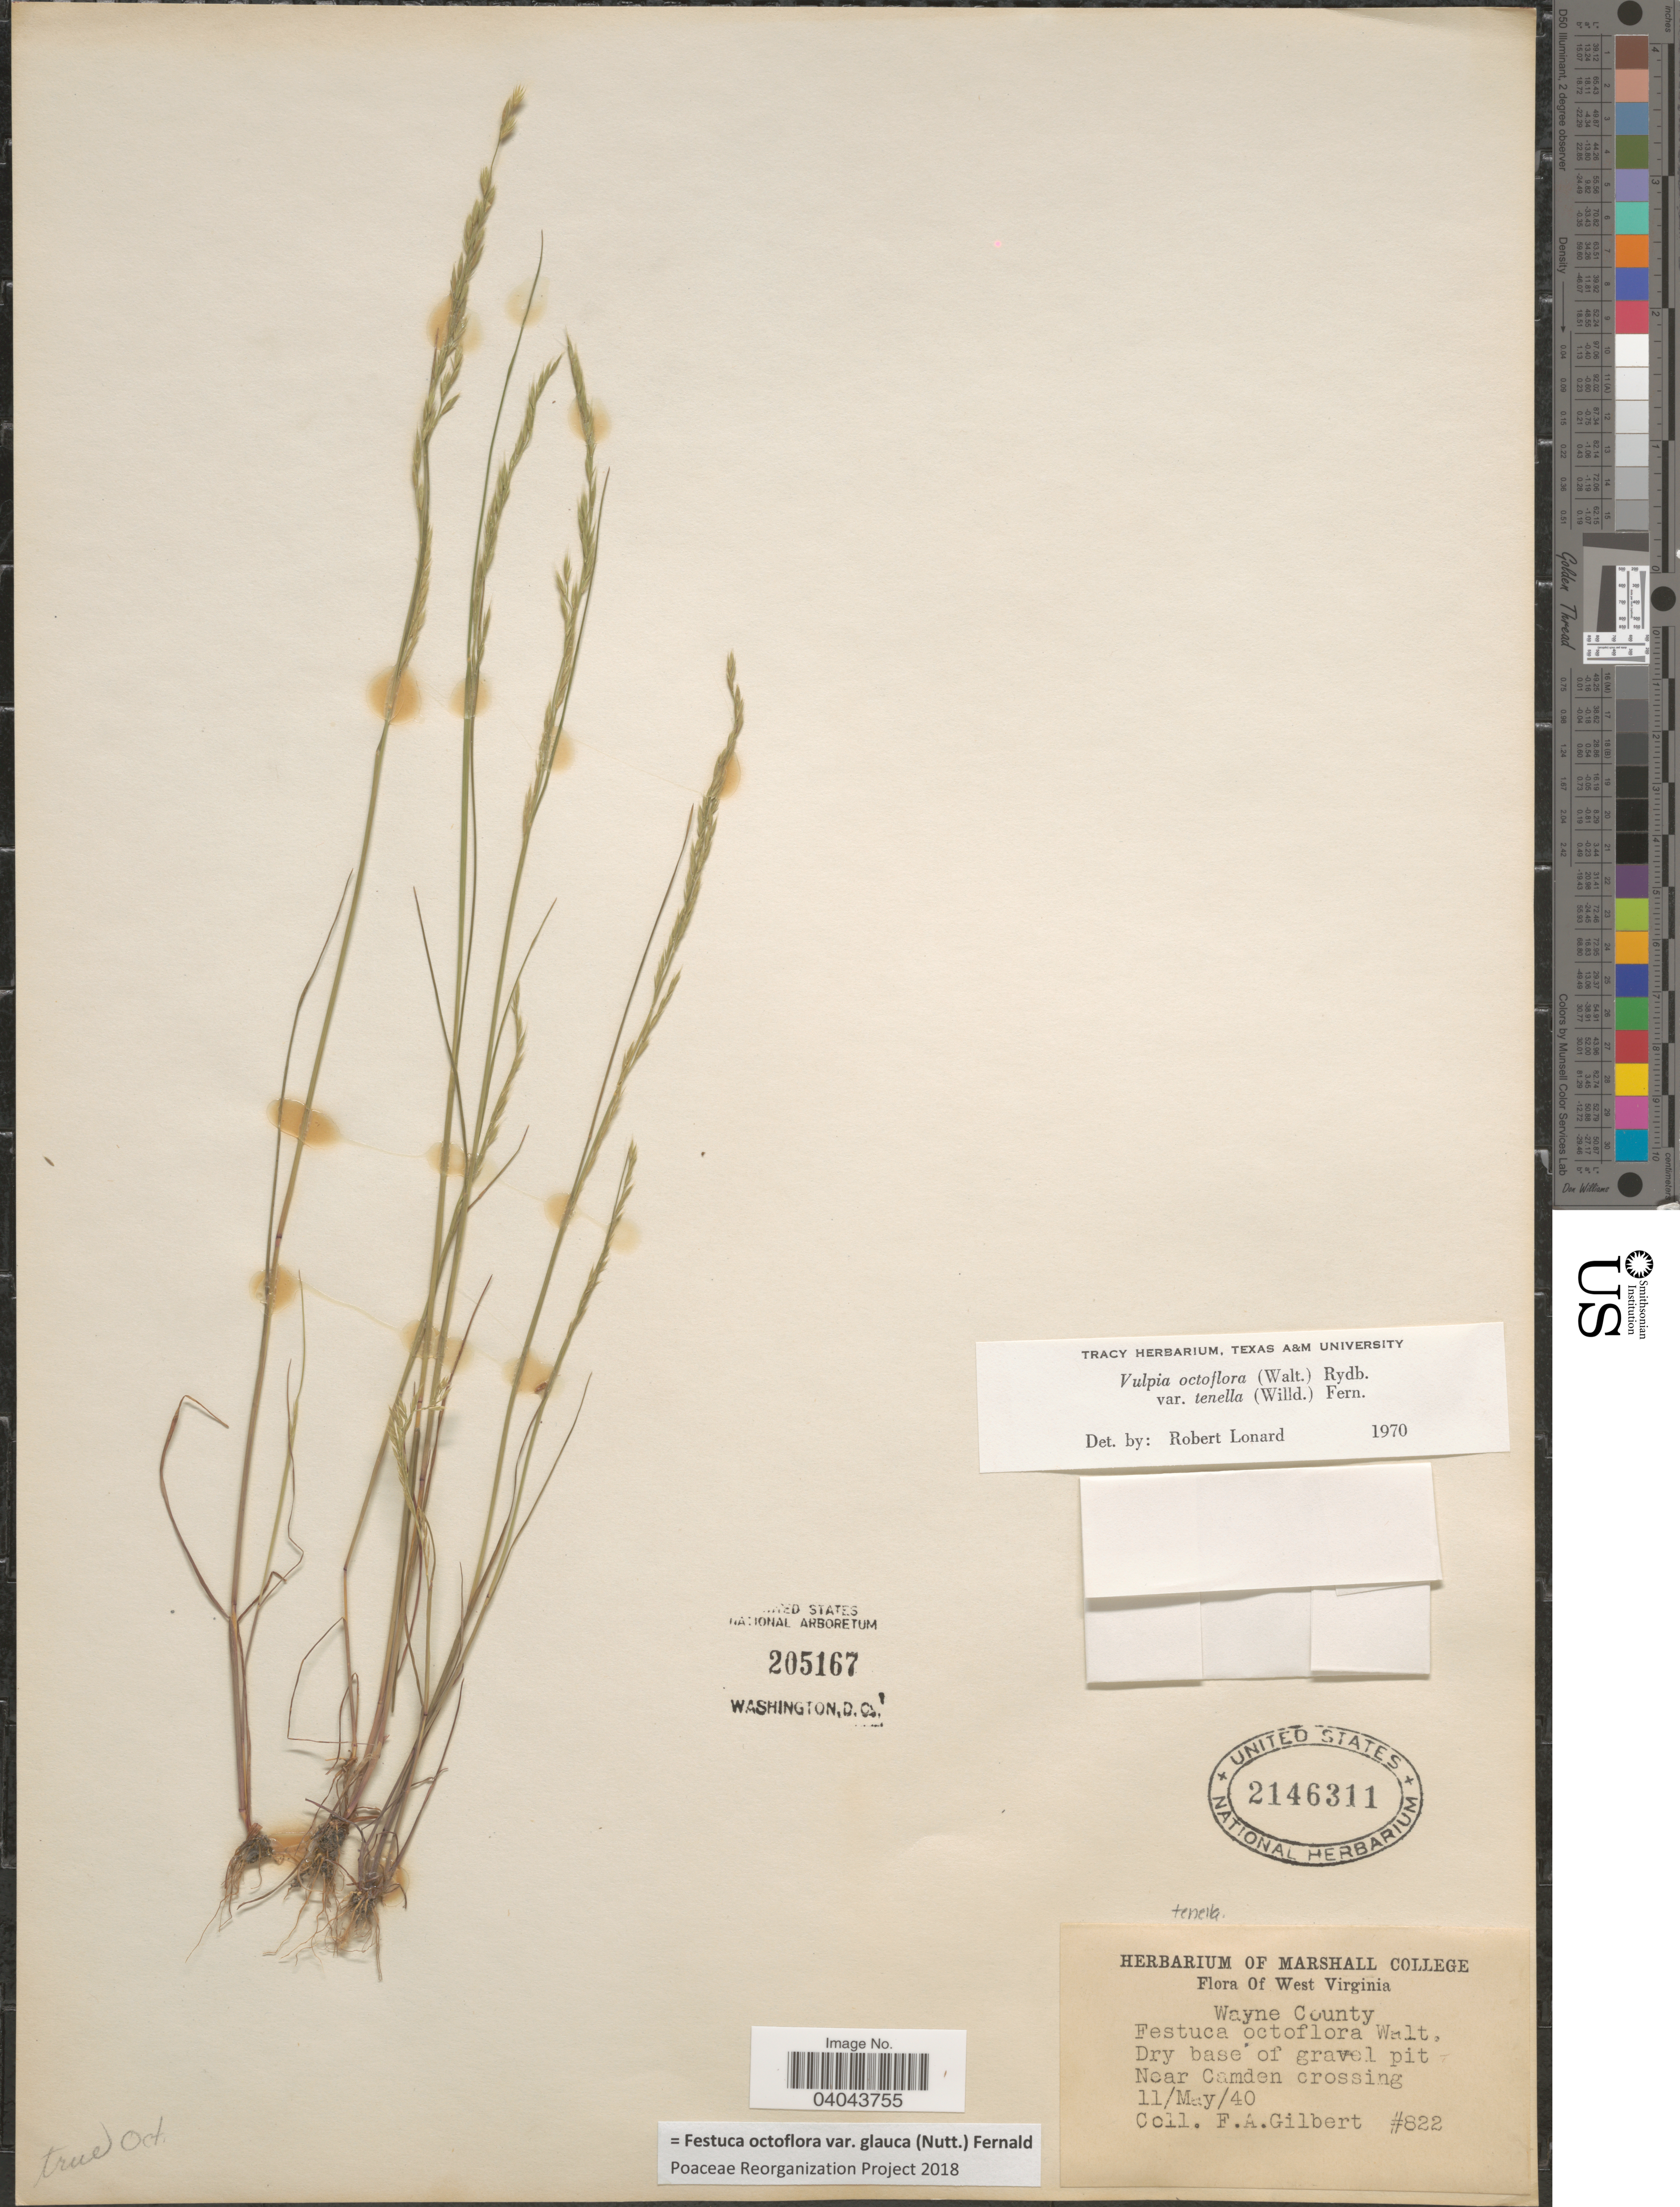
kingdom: Plantae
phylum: Tracheophyta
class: Liliopsida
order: Poales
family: Poaceae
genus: Festuca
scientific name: Festuca octoflora var. glauca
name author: (Nutt.) Fernald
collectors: F. A. Gilbert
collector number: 822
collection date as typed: Transcribed d/m/y: 11/5/40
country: United States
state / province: West Virginia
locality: Near Camden crossing.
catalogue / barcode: US 2146311